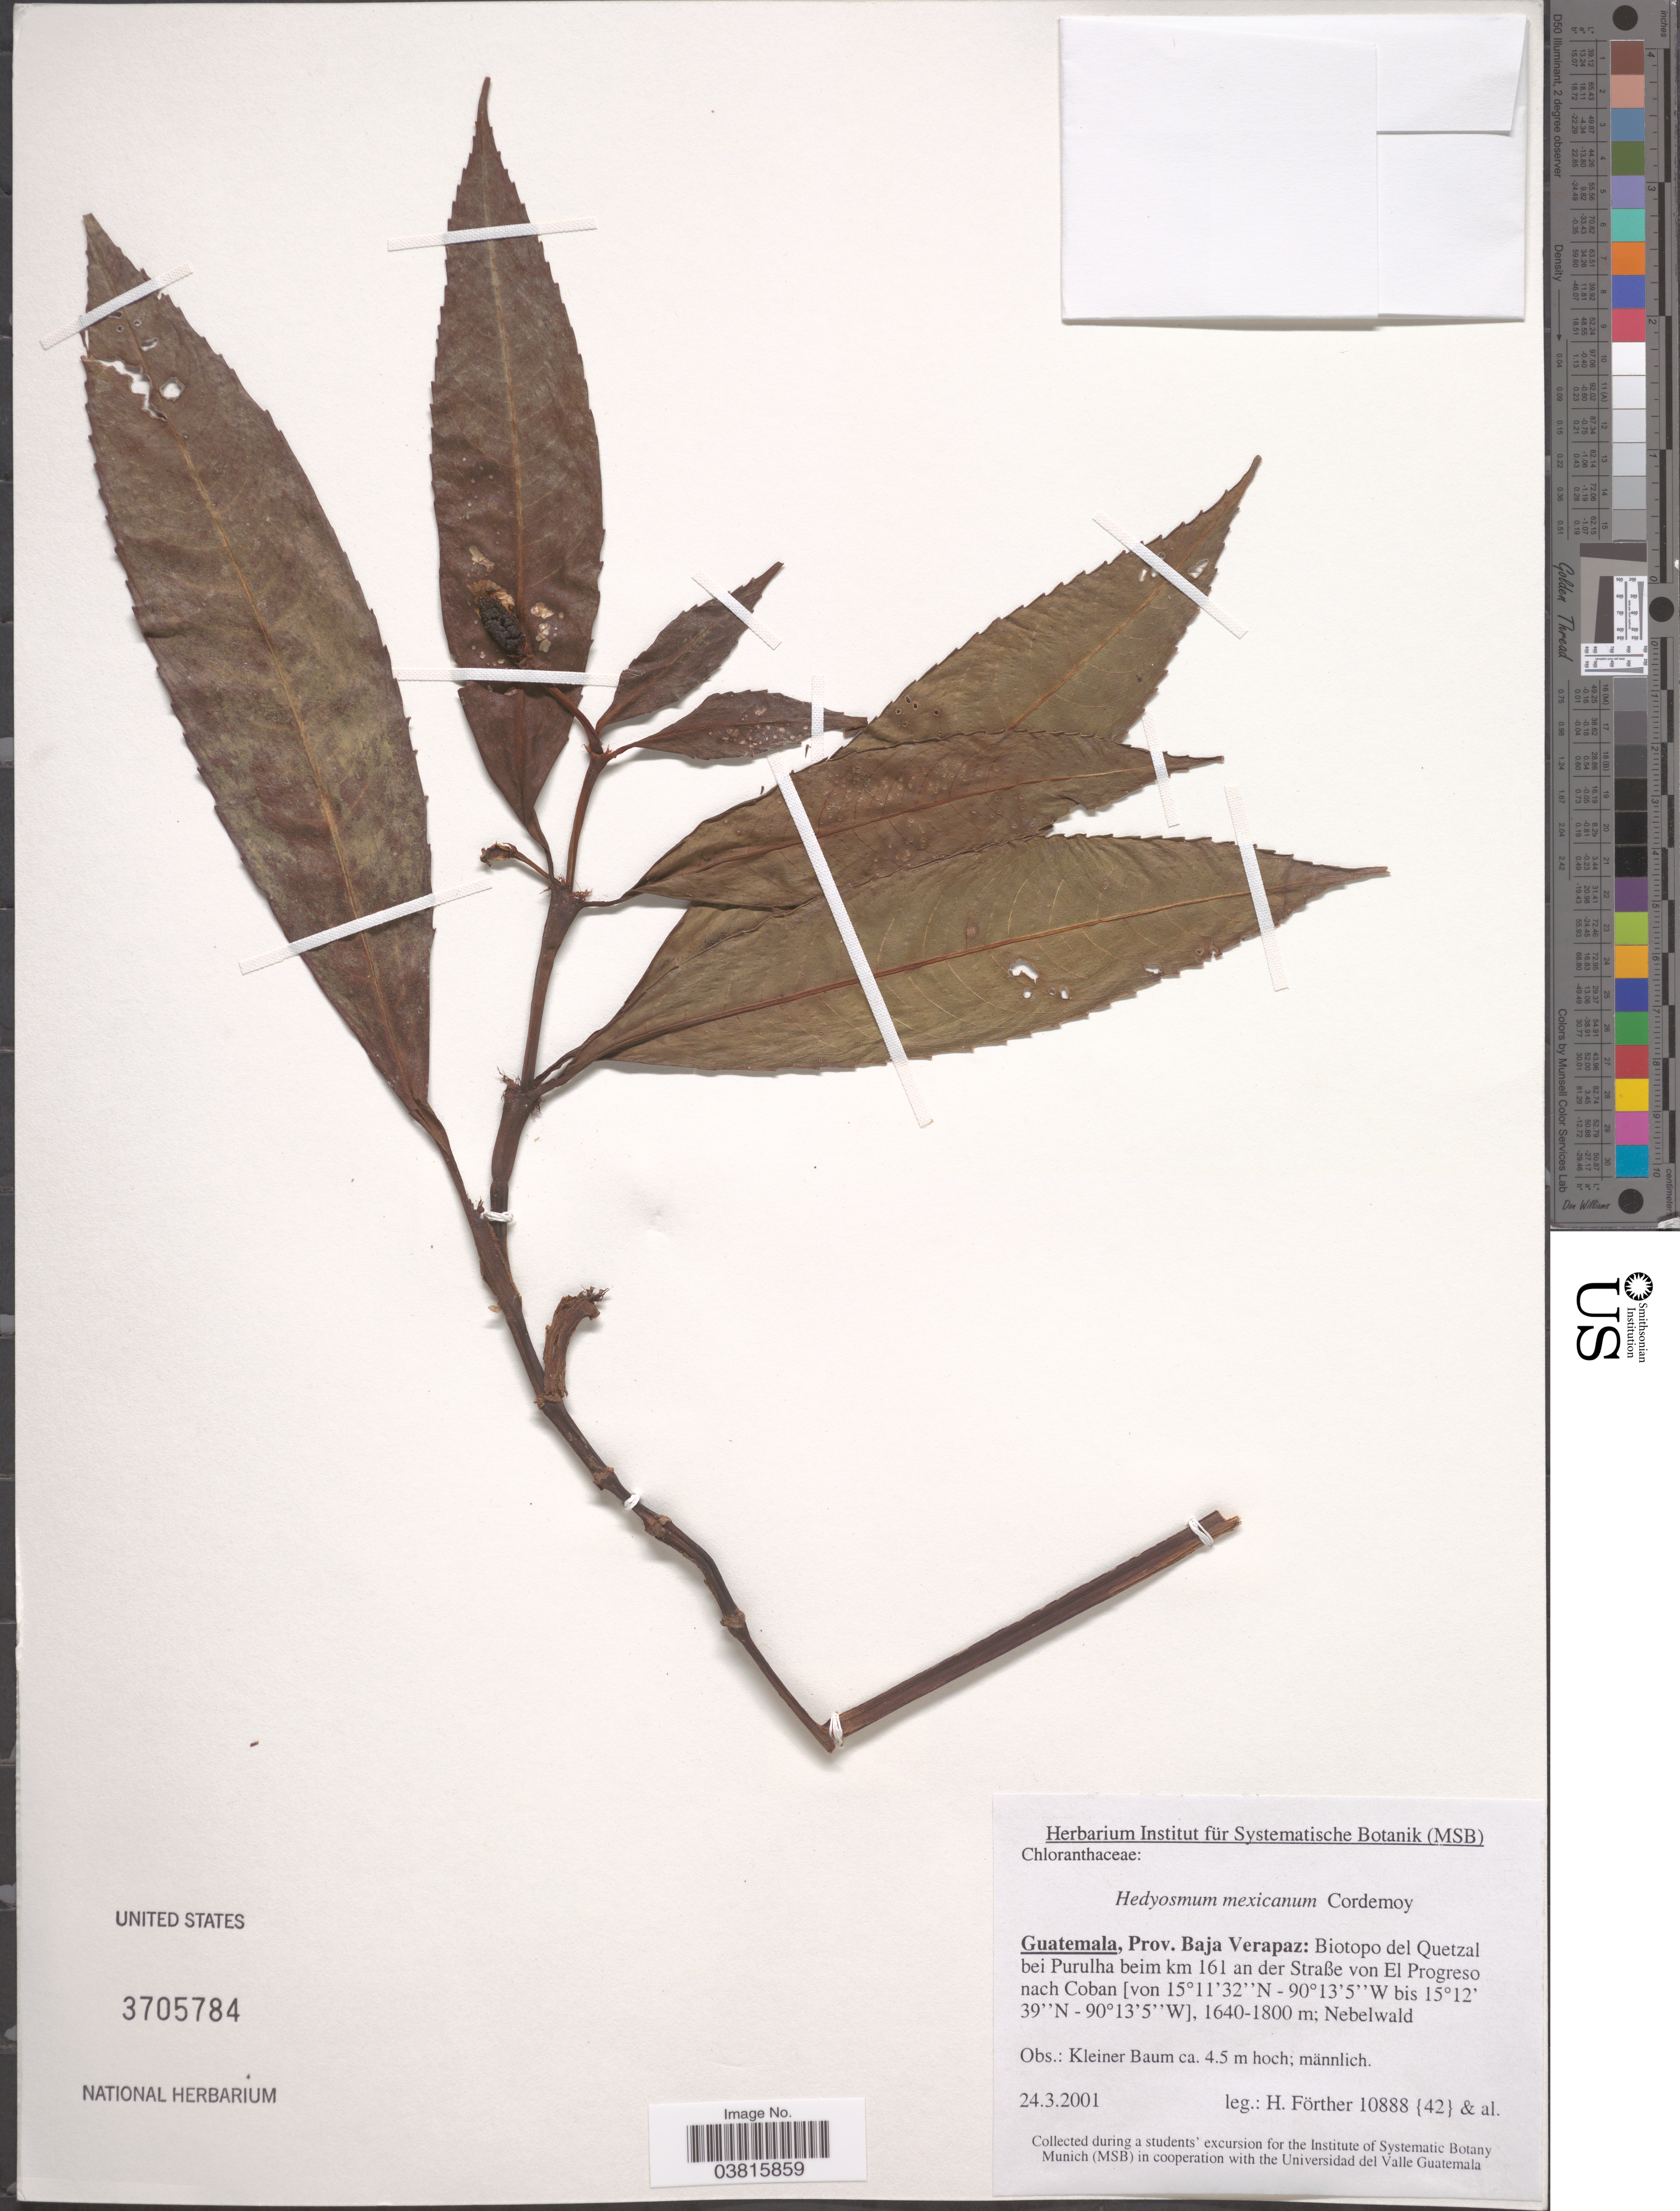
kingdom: Plantae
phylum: Tracheophyta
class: Magnoliopsida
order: Chloranthales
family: Chloranthaceae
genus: Hedyosmum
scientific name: Hedyosmum artocarpus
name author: Solms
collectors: H. Förther & et al.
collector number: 10888{42}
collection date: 2001-03-24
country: Guatemala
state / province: Baja Verapaz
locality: Biotopo del Quetzal bei Purulha beim km 161 an der StraBe von El Progreso nach Coban.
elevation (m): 1640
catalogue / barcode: US 3705784